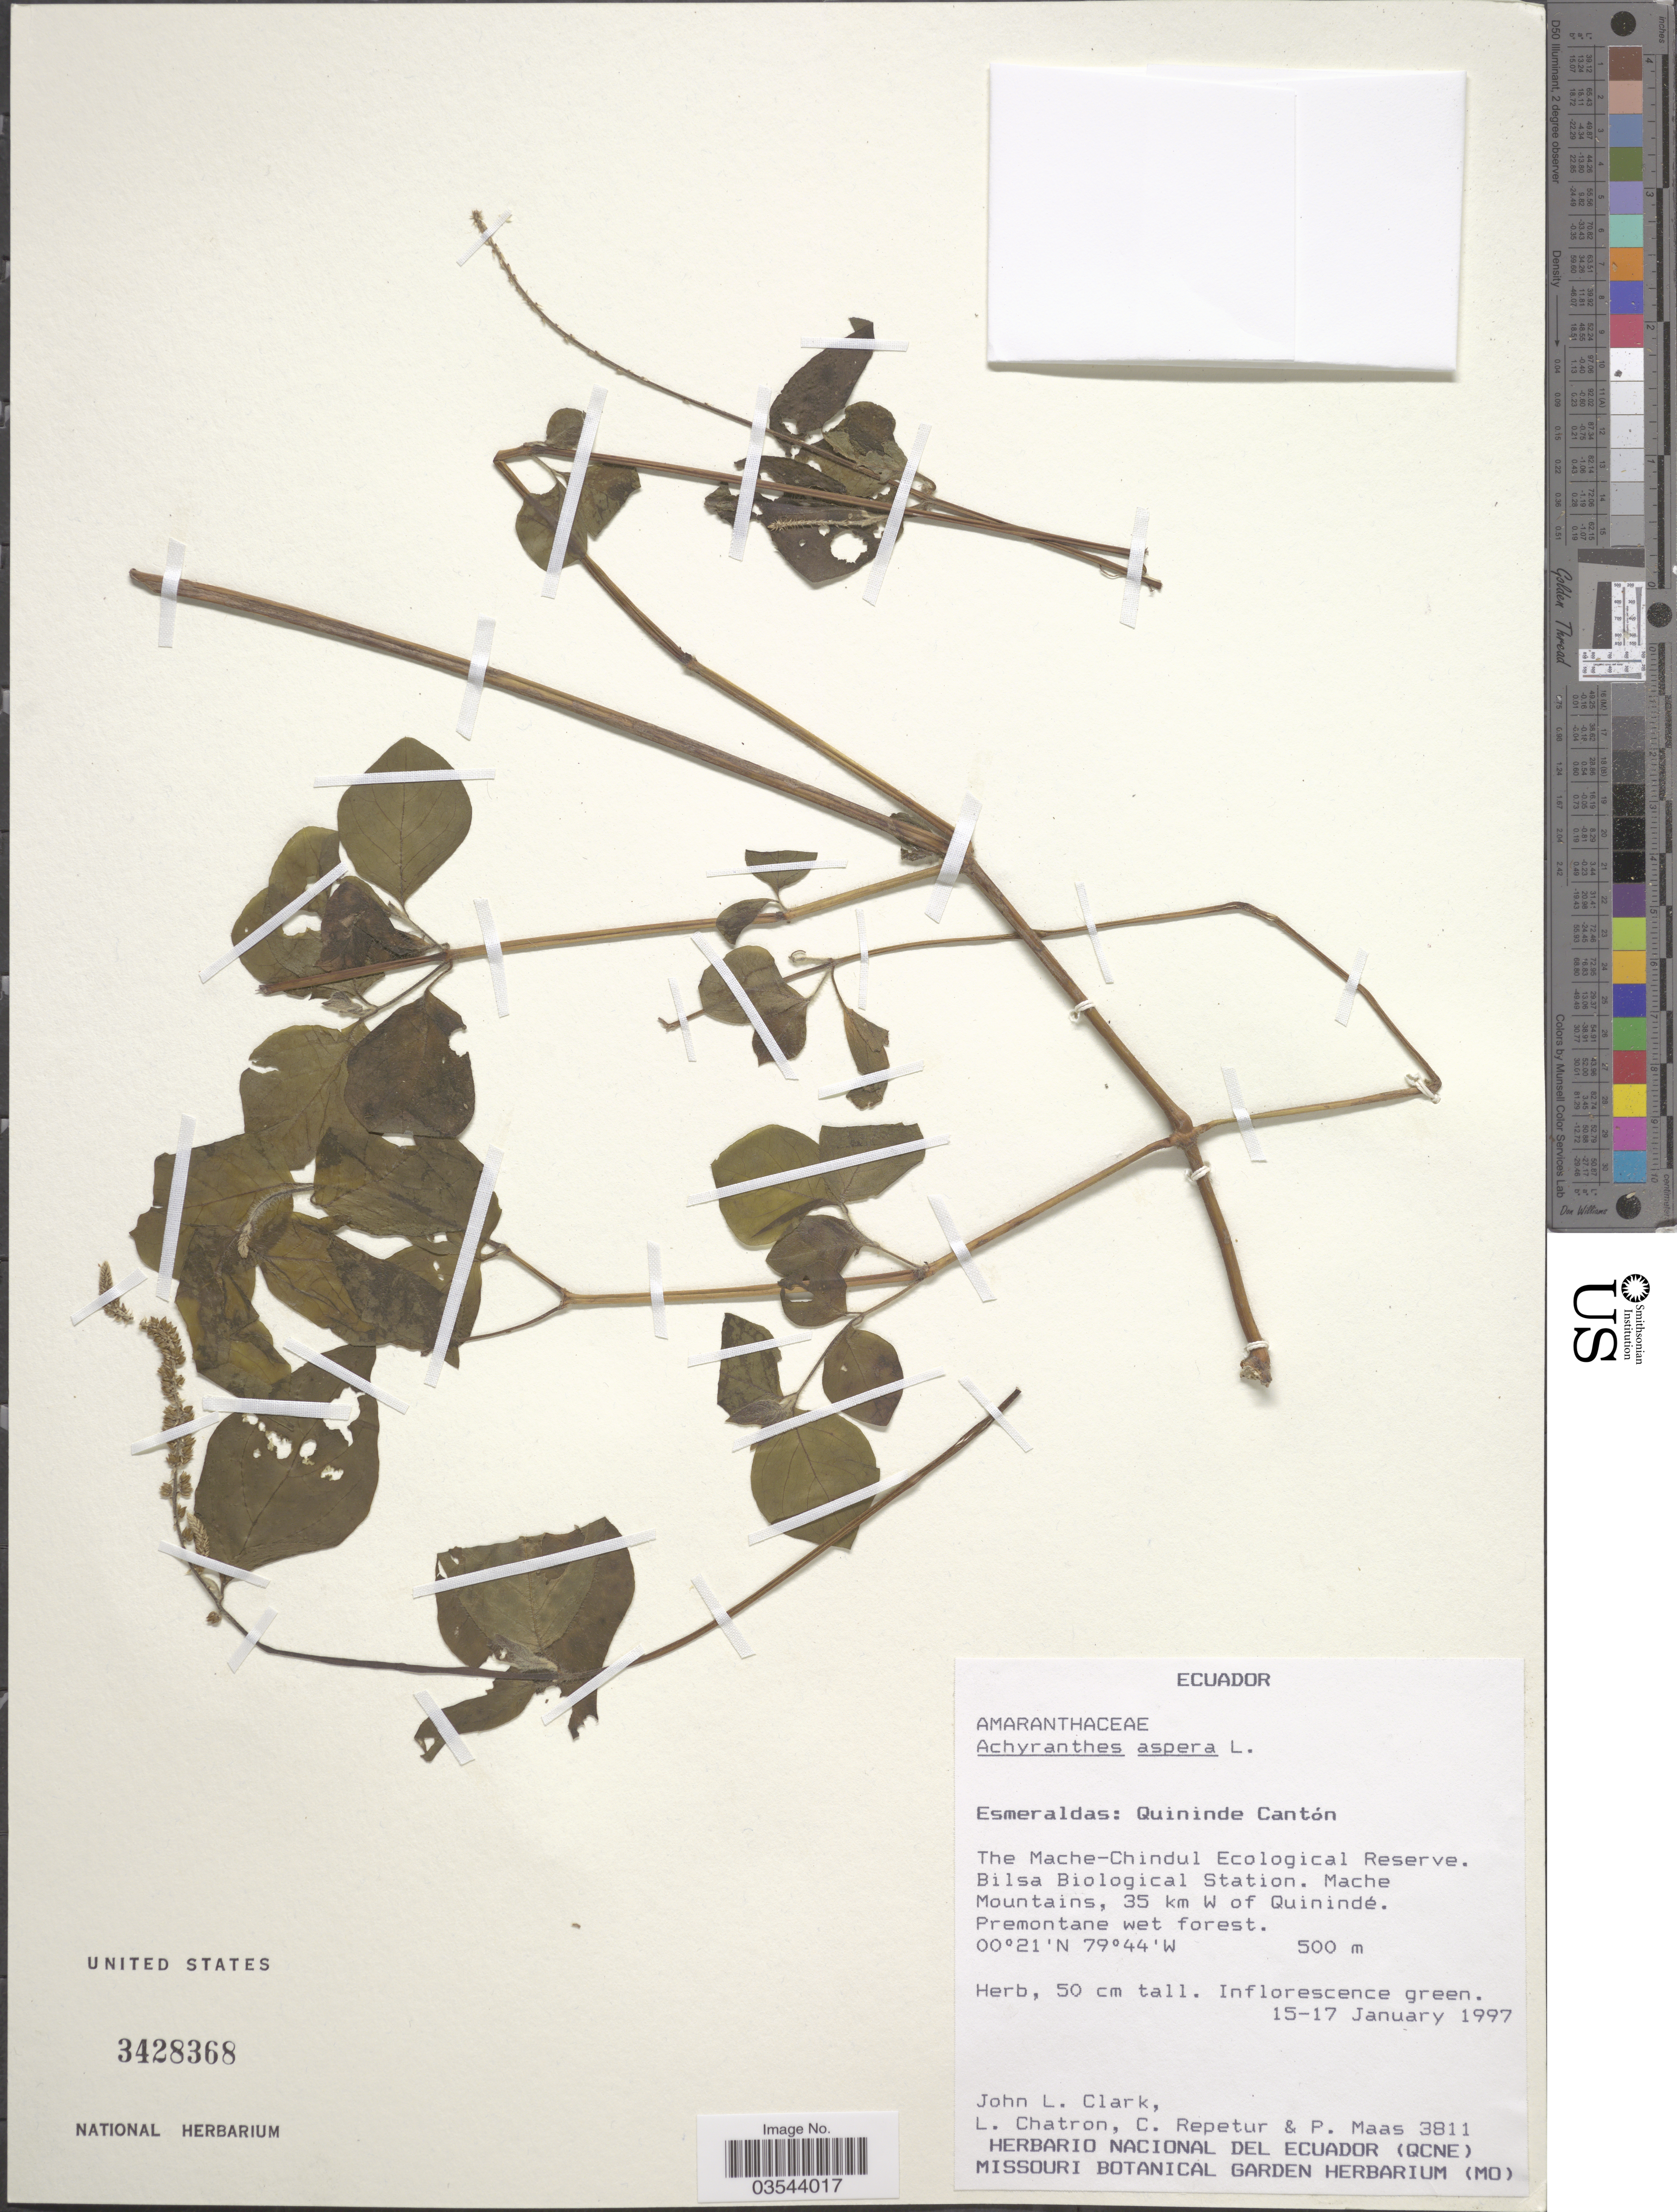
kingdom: Plantae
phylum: Tracheophyta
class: Magnoliopsida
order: Caryophyllales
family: Amaranthaceae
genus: Achyranthes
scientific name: Achyranthes aspera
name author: L.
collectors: J. L. Clark, L. Chatron, C. Repetur & P. Maas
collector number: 3811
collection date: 1997-01-15/1997-01-17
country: Ecuador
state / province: Esmeraldas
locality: Quininde Cantón. The Mache-Chindul Ecological Reserve. Bilsa Biological Station. Mache Mountains, 35 km W of Quininde.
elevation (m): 500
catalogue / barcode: US 3428368